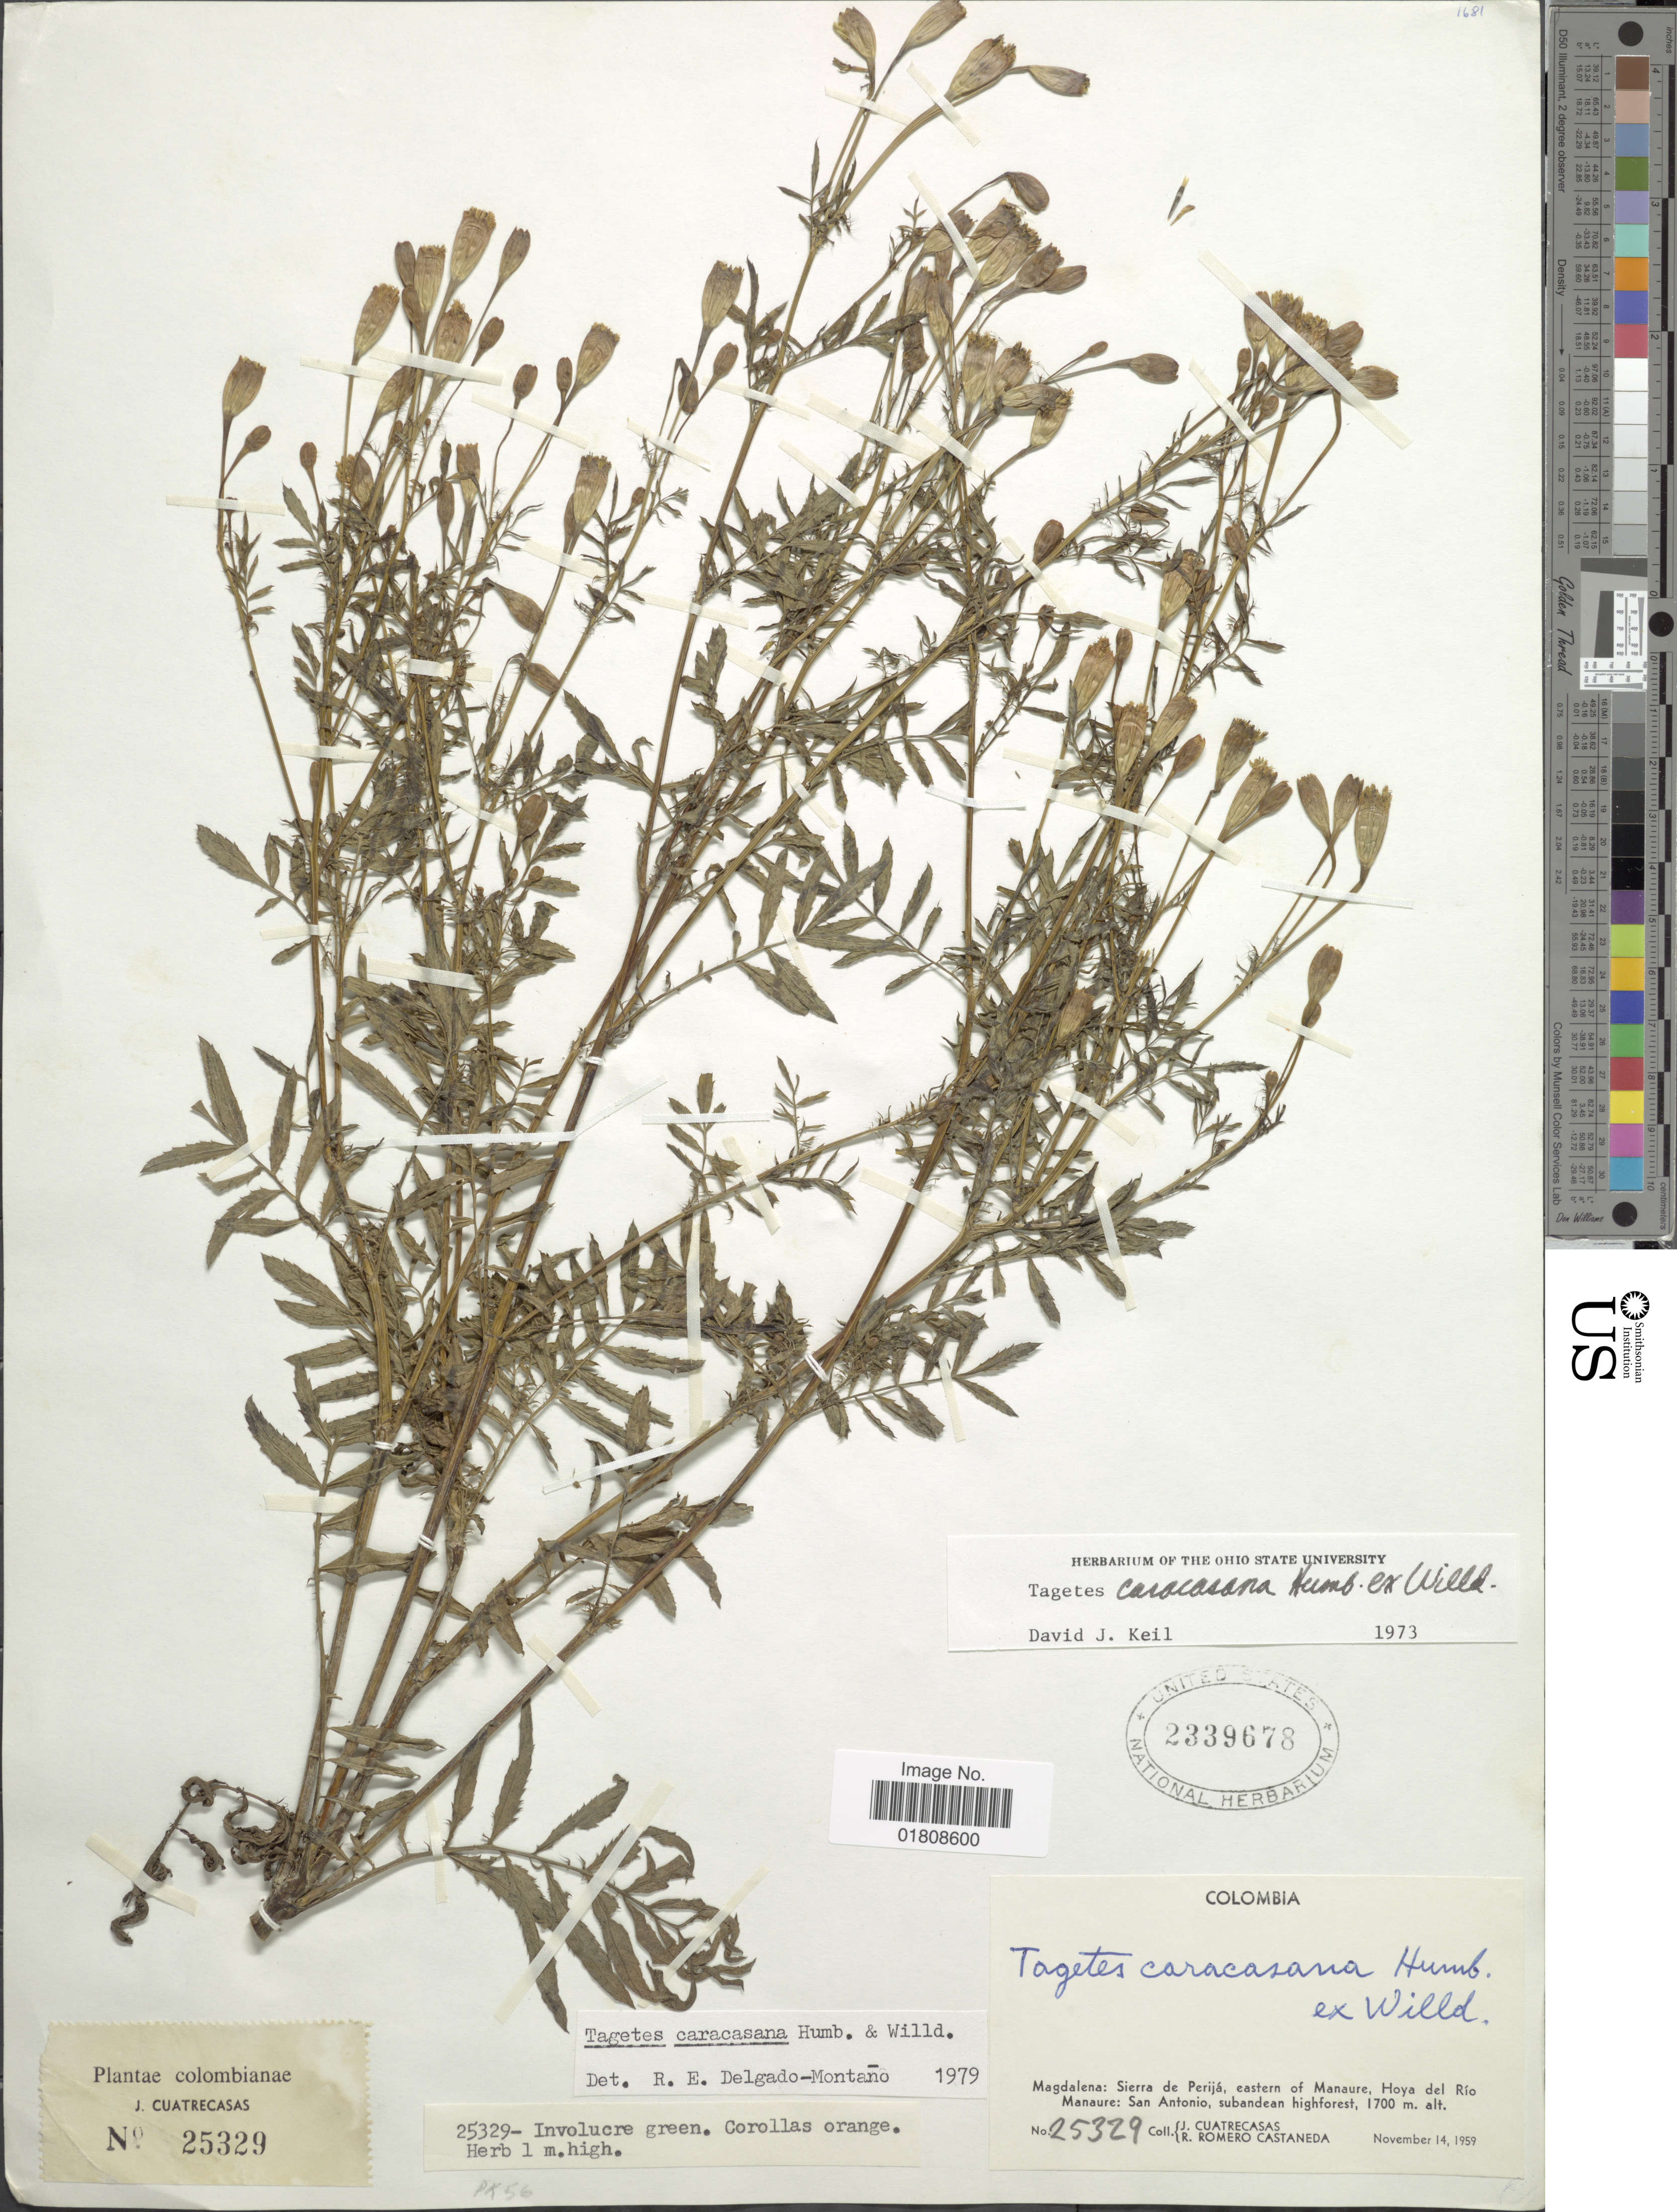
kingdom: Plantae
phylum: Tracheophyta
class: Magnoliopsida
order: Asterales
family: Asteraceae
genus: Tagetes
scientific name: Tagetes caracasana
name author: Humb. ex Willd.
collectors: J. Cuatrecasas & R. Romero Castañeda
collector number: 25329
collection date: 1959-11-14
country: Colombia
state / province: Magdalena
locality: Sierra de Perija, eastern of Manaure, Hoya del Rio Manaure, San Antonio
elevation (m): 1700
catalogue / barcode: US 2339678